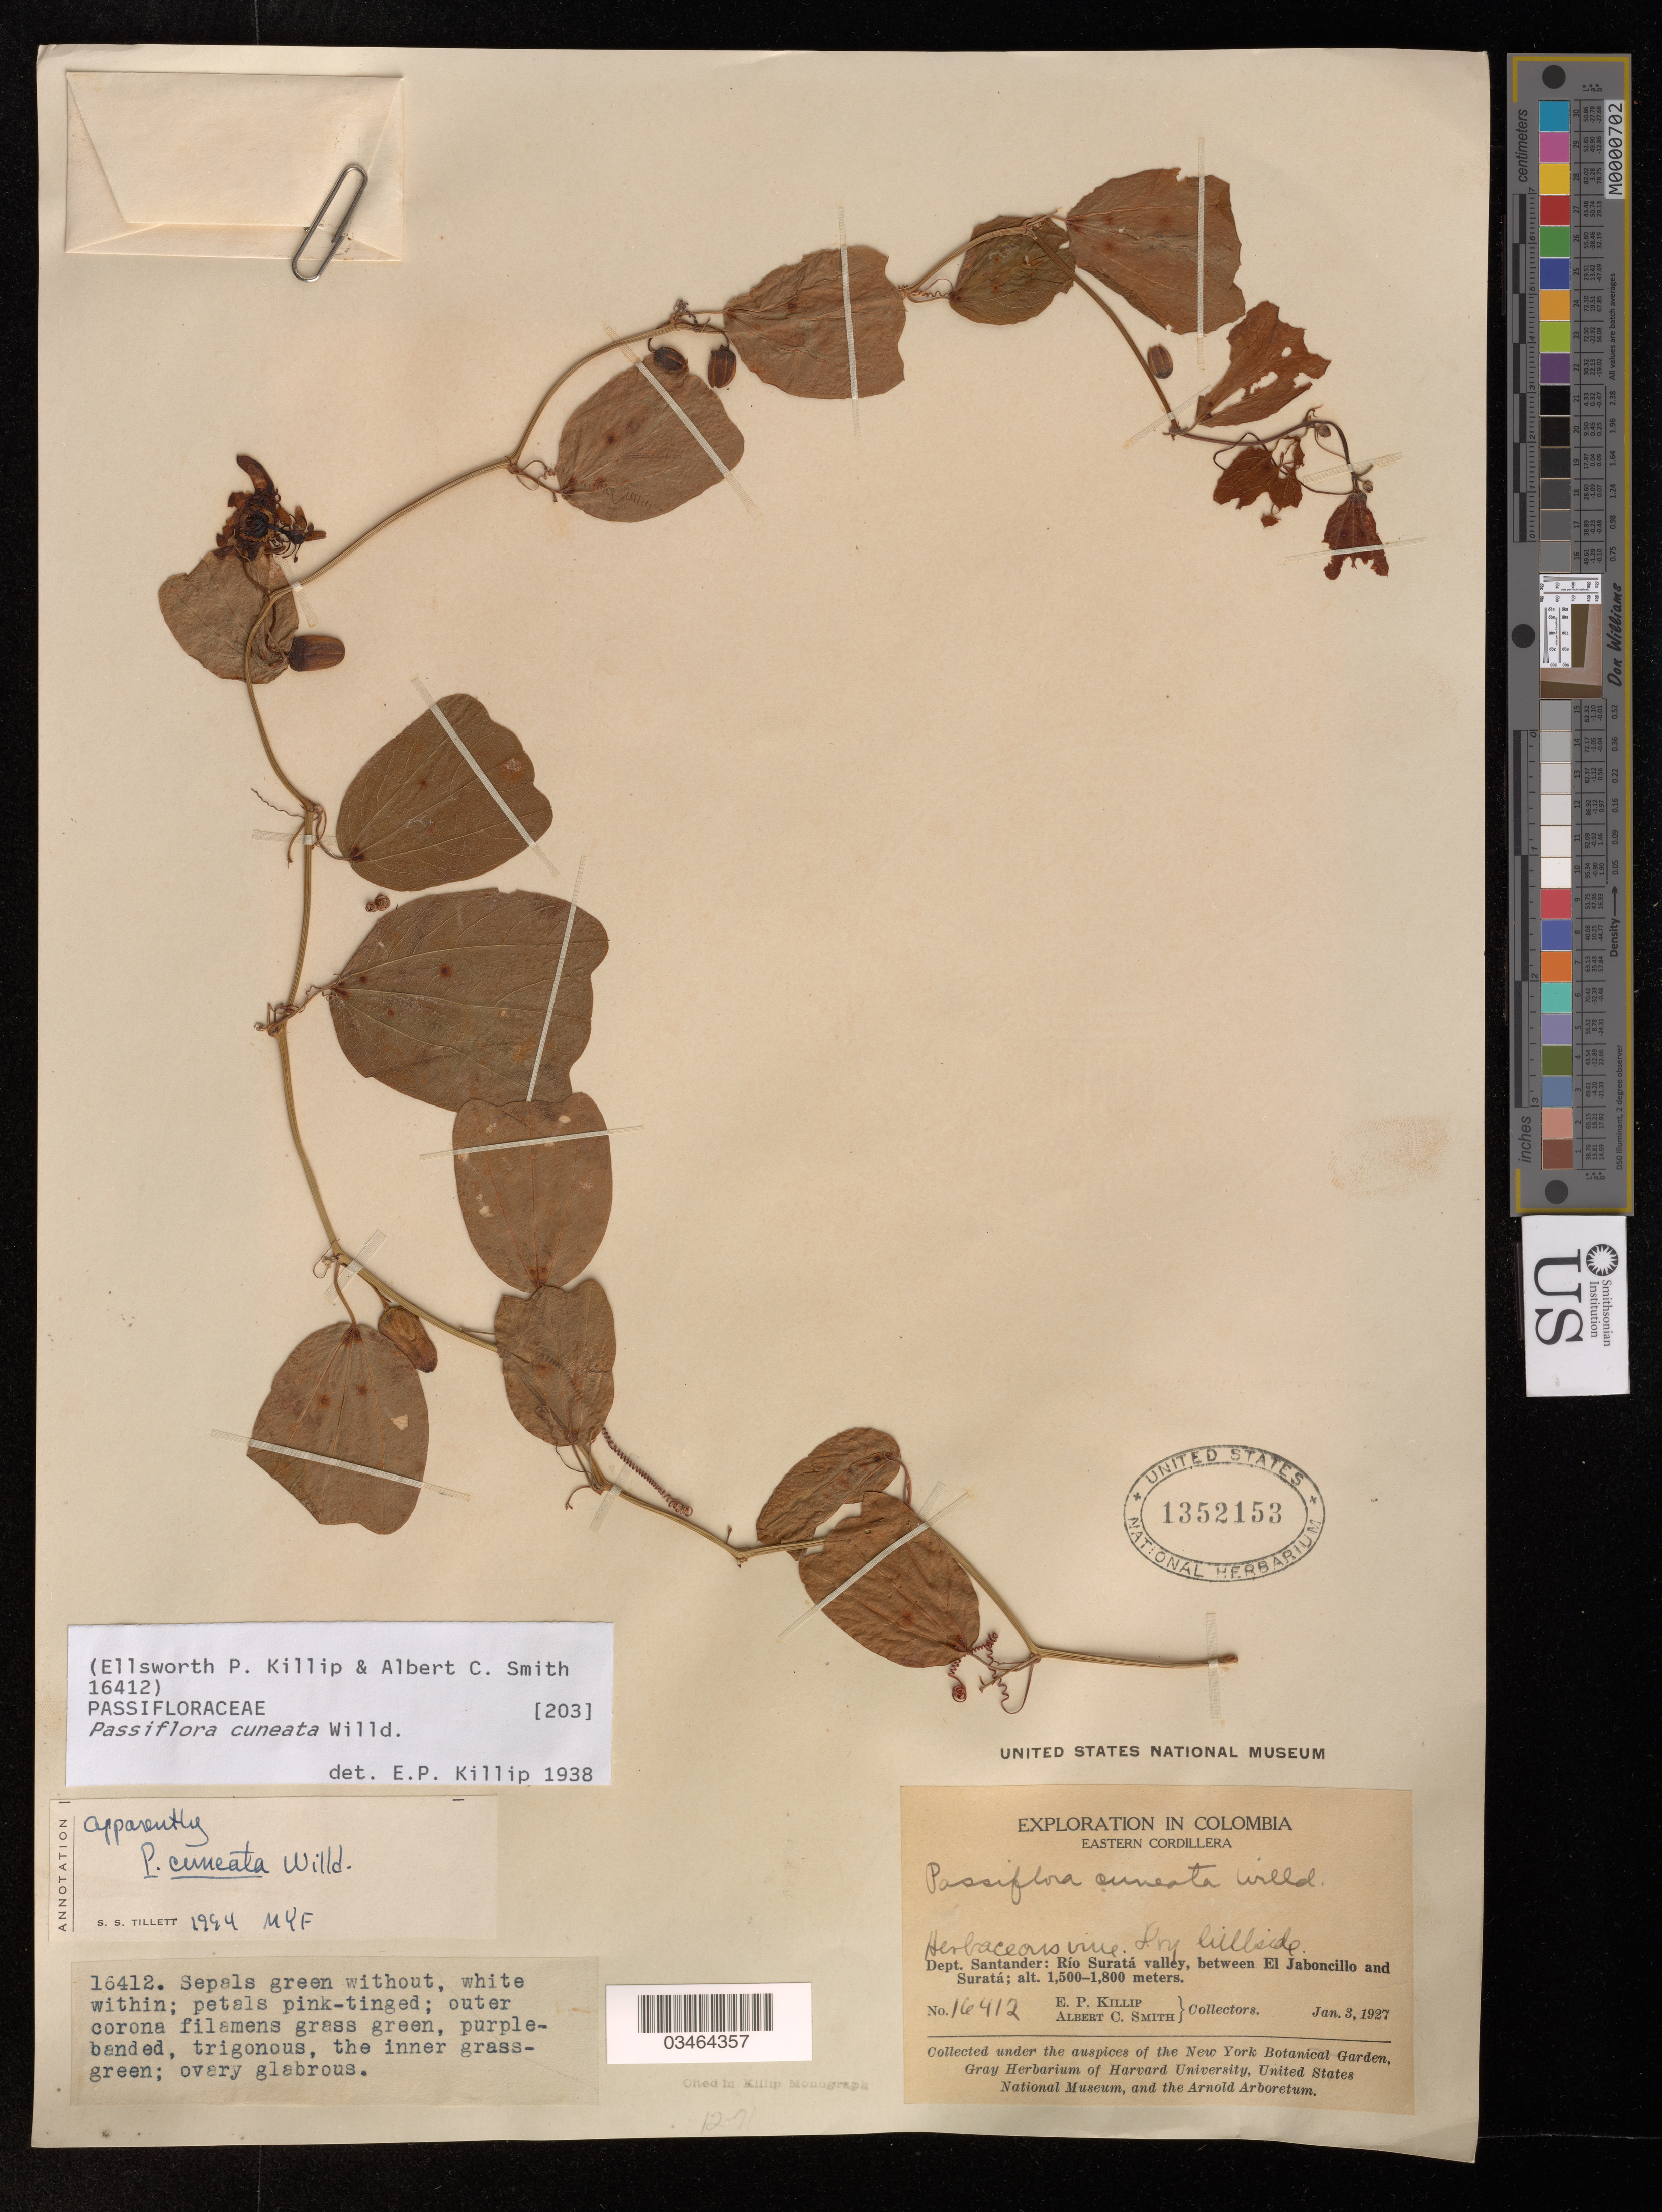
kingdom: Plantae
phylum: Tracheophyta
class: Magnoliopsida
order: Malpighiales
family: Passifloraceae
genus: Passiflora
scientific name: Passiflora cuneata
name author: Willd.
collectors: E. P. Killip & A. C. Smith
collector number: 16412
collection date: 1927-01-03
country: Colombia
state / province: Santander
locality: Río Suratá valley, between El Jaboncillo and Suratá.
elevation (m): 1500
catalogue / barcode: US 1352153